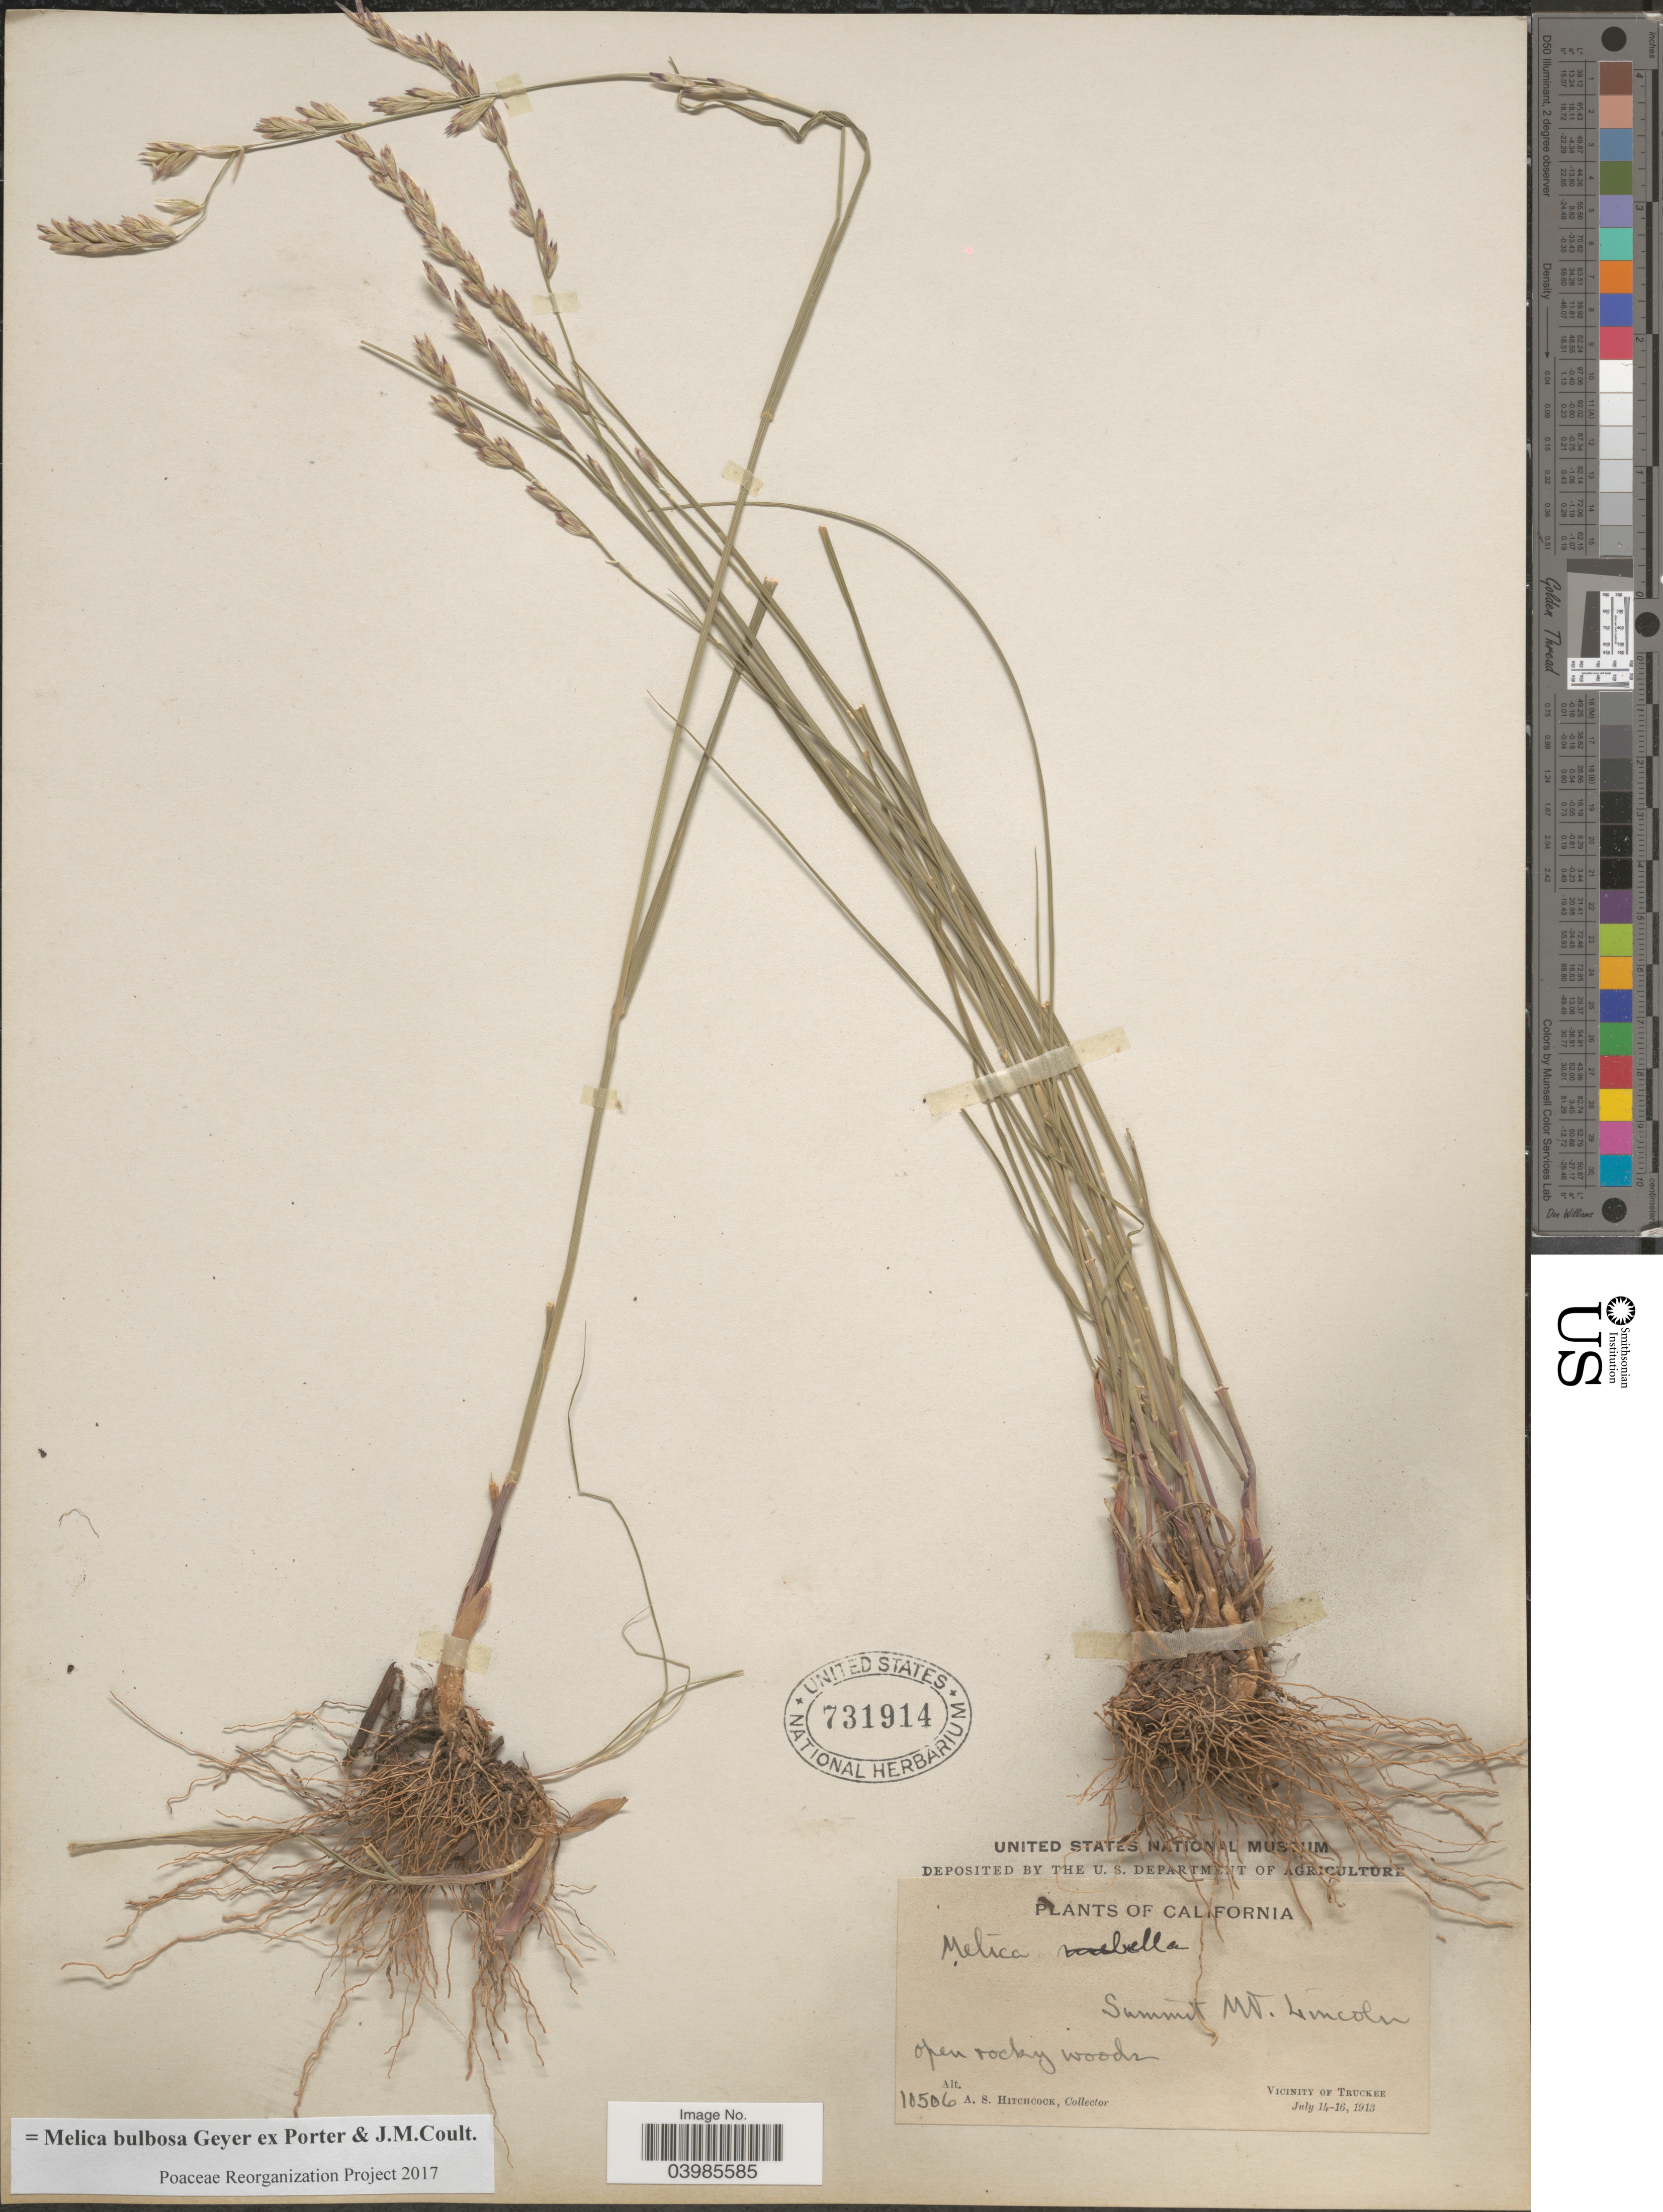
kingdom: Plantae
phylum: Tracheophyta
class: Liliopsida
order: Poales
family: Poaceae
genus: Melica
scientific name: Melica bulbosa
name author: Geyer ex Porter & J.M. Coult.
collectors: A. S. Hitchcock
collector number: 10506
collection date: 1913-07-14/1913-07-16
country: United States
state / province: California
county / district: Nevada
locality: Summit Mt. Lincoln. Vicinity of Truckee.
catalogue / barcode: US 731914